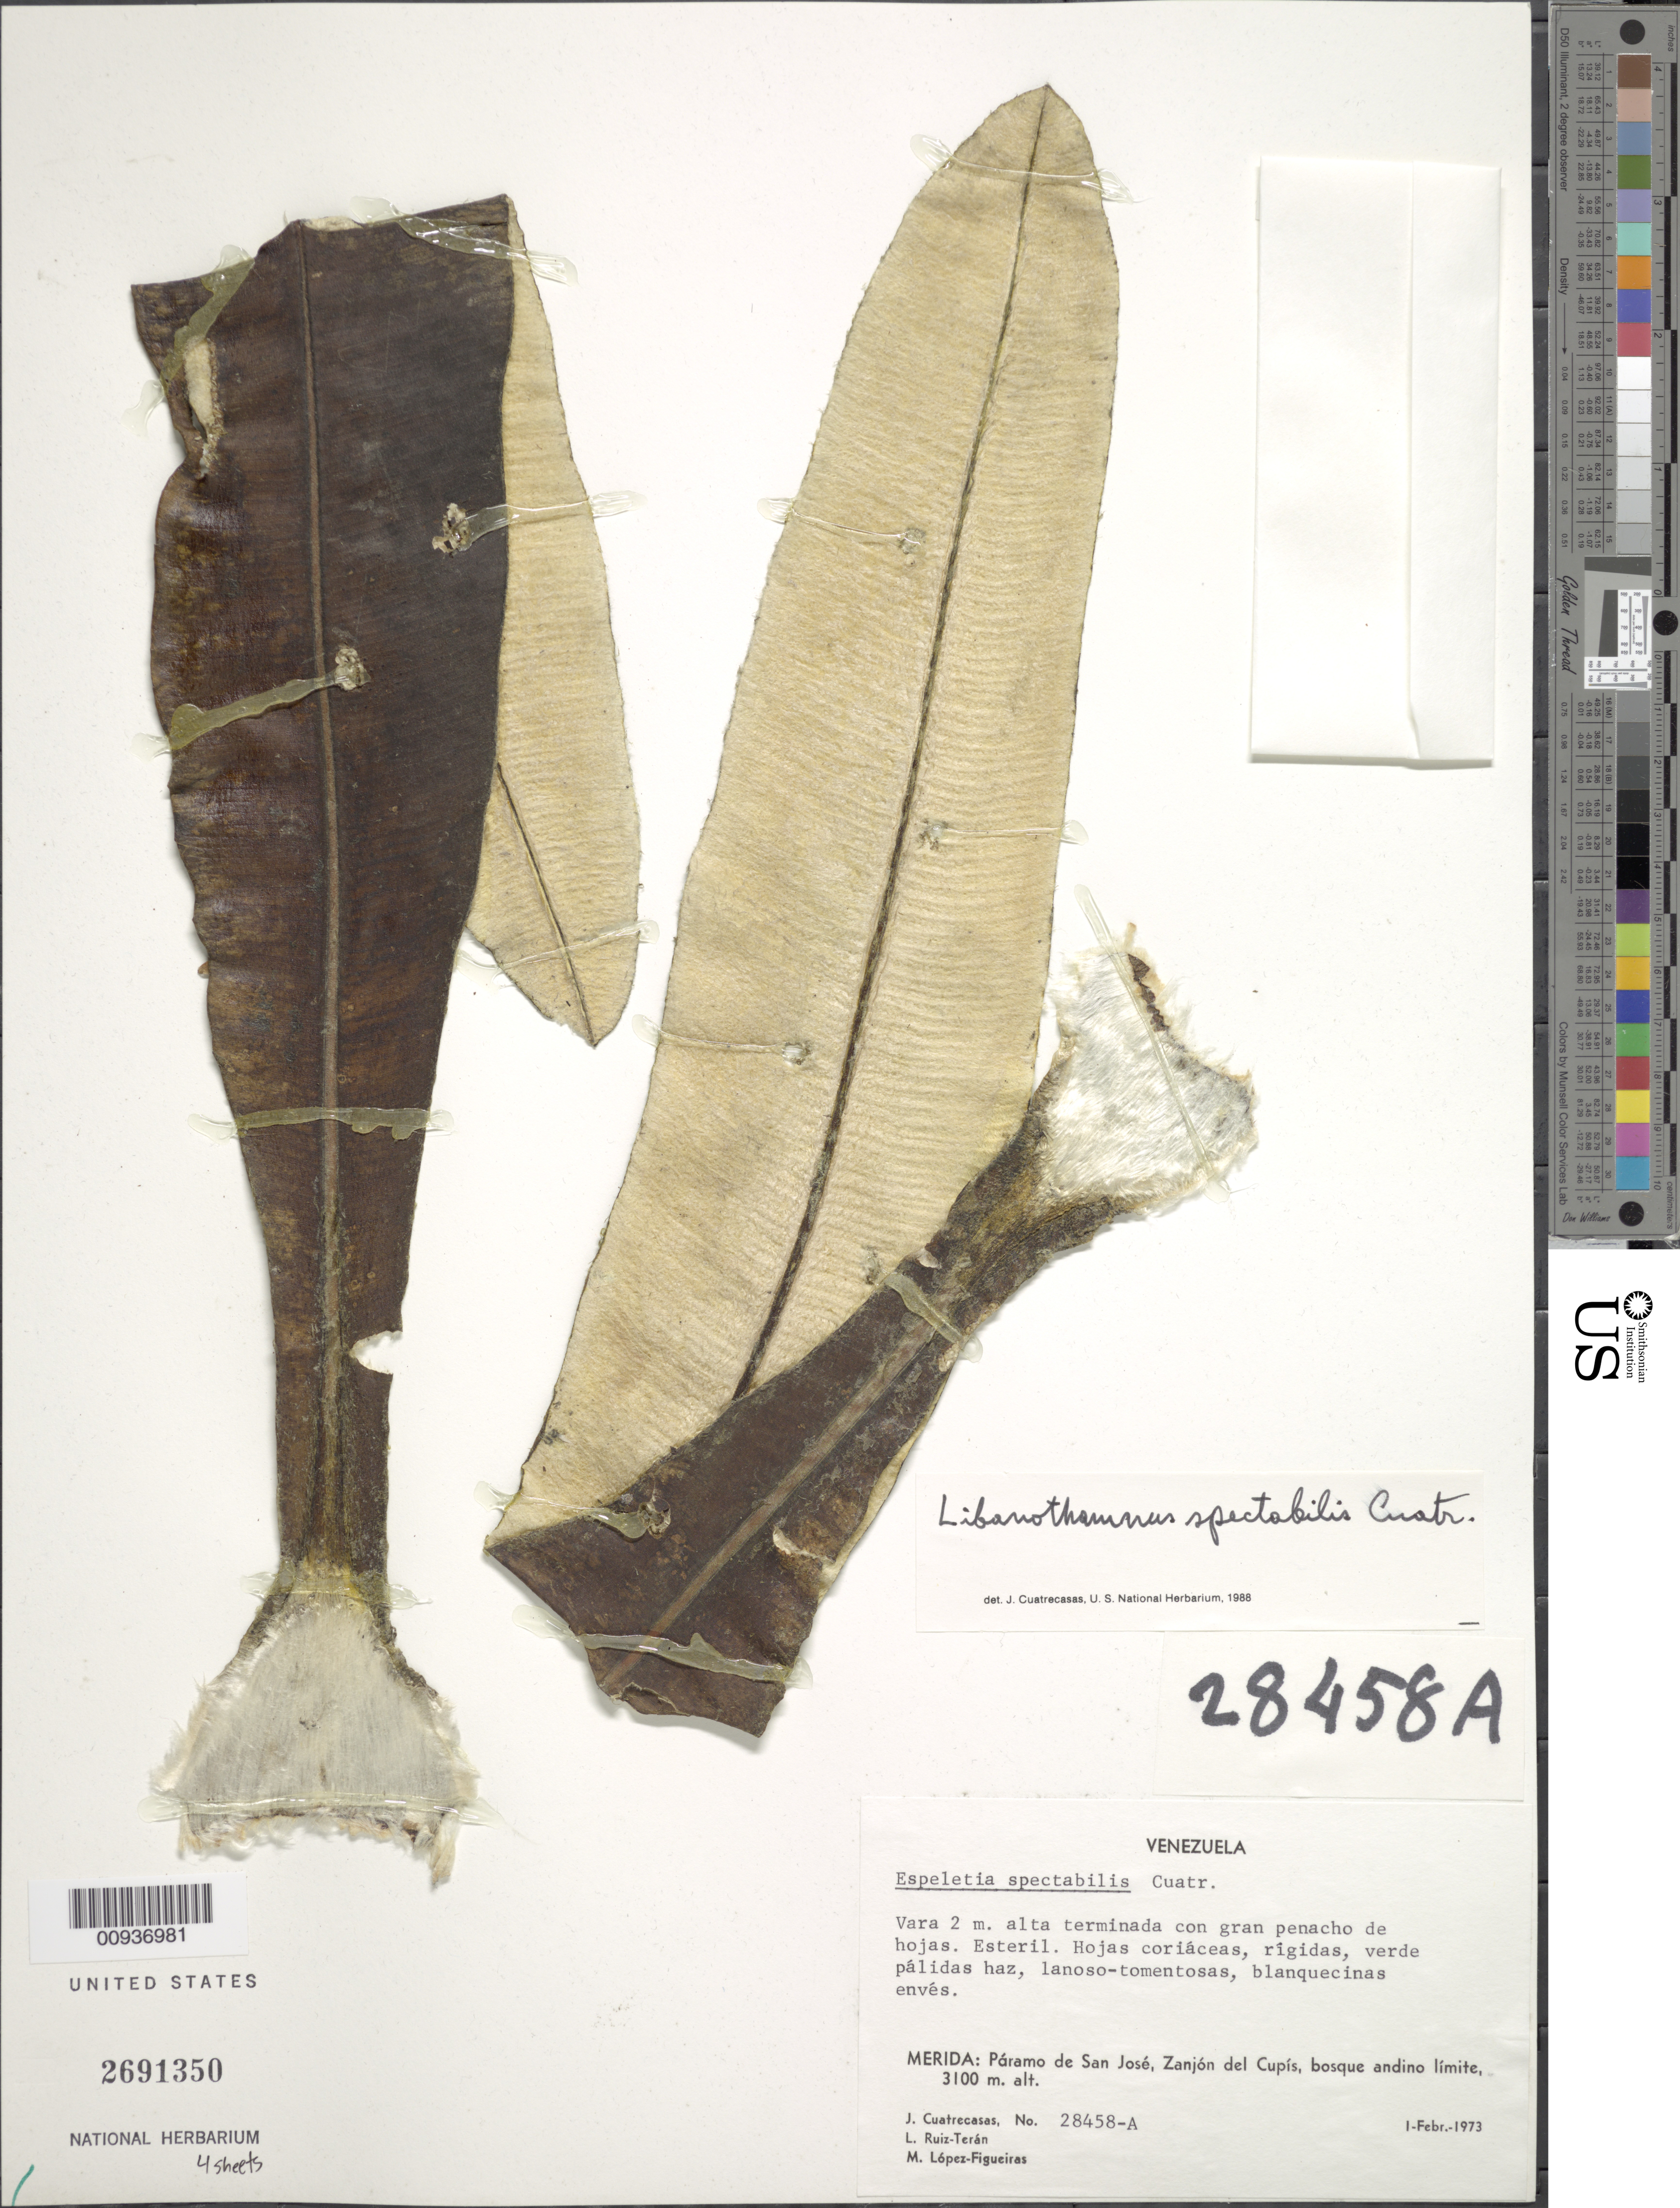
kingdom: Plantae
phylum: Tracheophyta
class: Magnoliopsida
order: Asterales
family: Asteraceae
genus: Libanothamnus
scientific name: Libanothamnus spectabilis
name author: (Cuatrec.) Cuatrec.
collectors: J. Cuatrecasas, L. E. Ruíz-Terán & M. López Figueiras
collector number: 28458-A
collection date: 1973-02-01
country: Venezuela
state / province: Mérida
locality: Paramo de San Jose, Zanjon del Cupis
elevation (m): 3100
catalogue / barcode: US 2691350